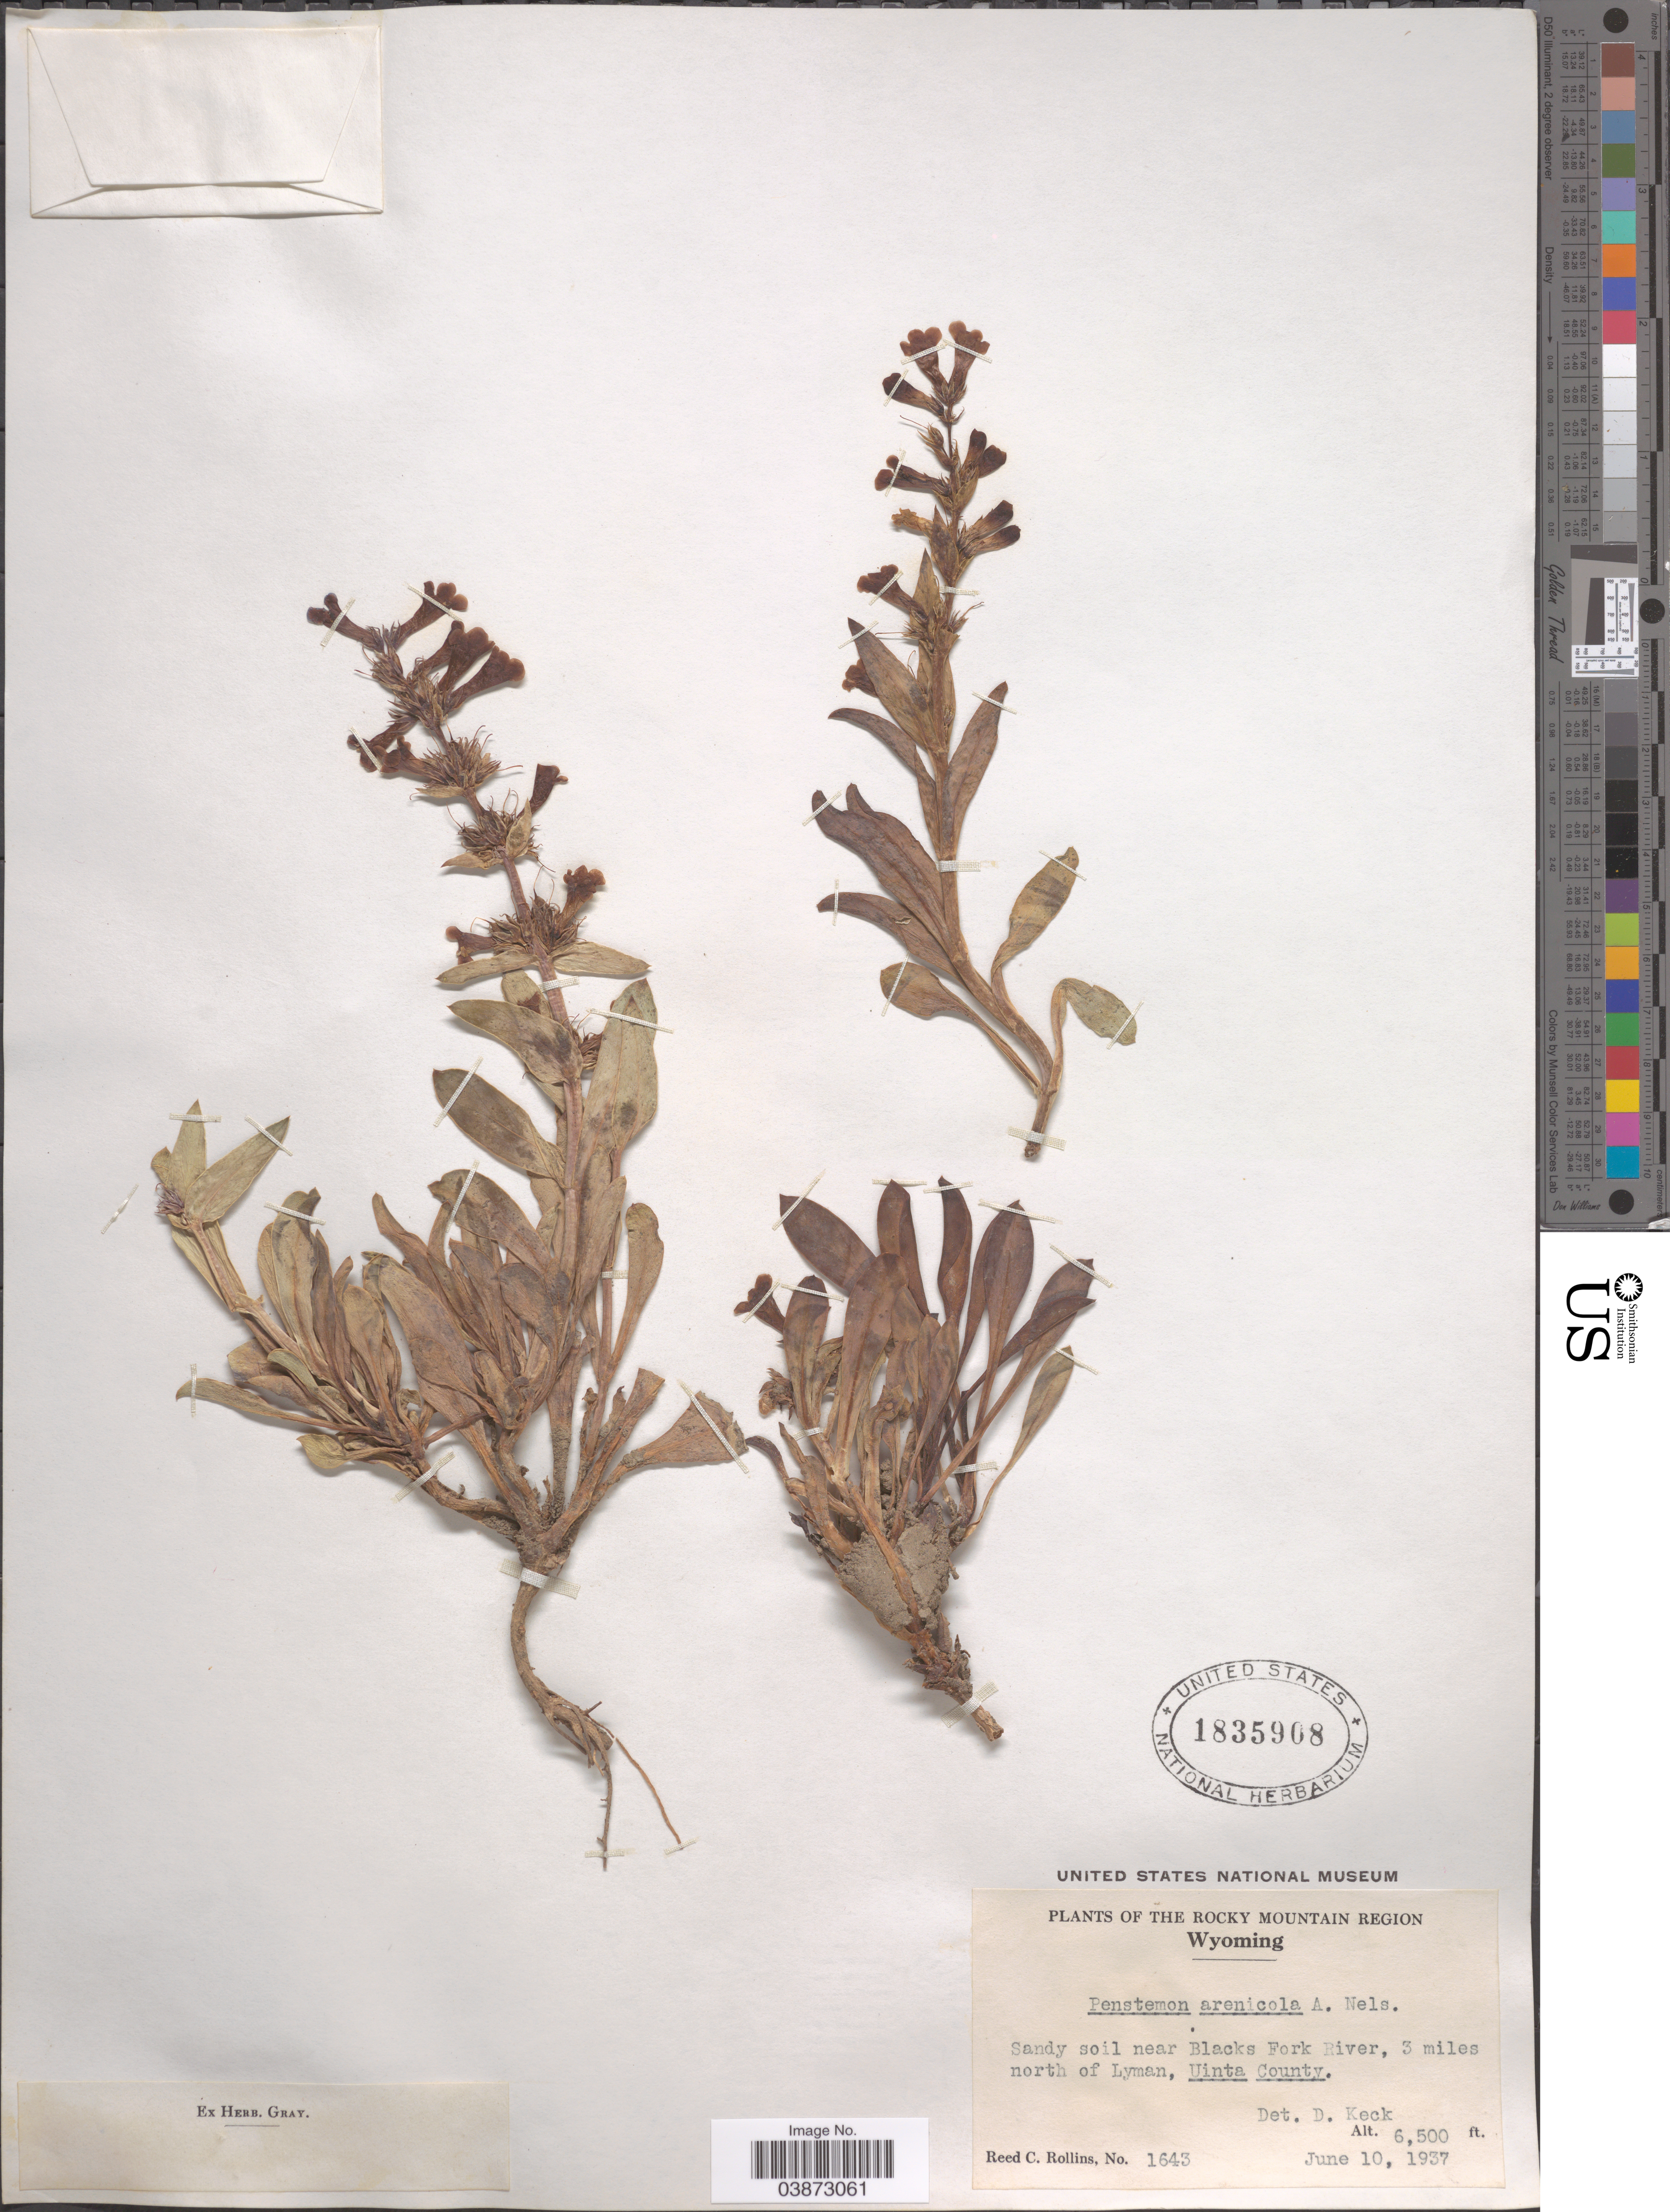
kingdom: Plantae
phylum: Tracheophyta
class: Magnoliopsida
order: Lamiales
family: Plantaginaceae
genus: Penstemon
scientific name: Penstemon arenicola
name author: A. Nelson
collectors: R. C. Rollins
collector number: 1643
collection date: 1937-06-10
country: United States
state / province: Wyoming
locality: The Rocky Mountain Region. Sandy soil near Blacks Fork River, 3 miles north of Lyman, Uinta County.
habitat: sandy soil near river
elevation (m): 1981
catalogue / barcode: US 1835908